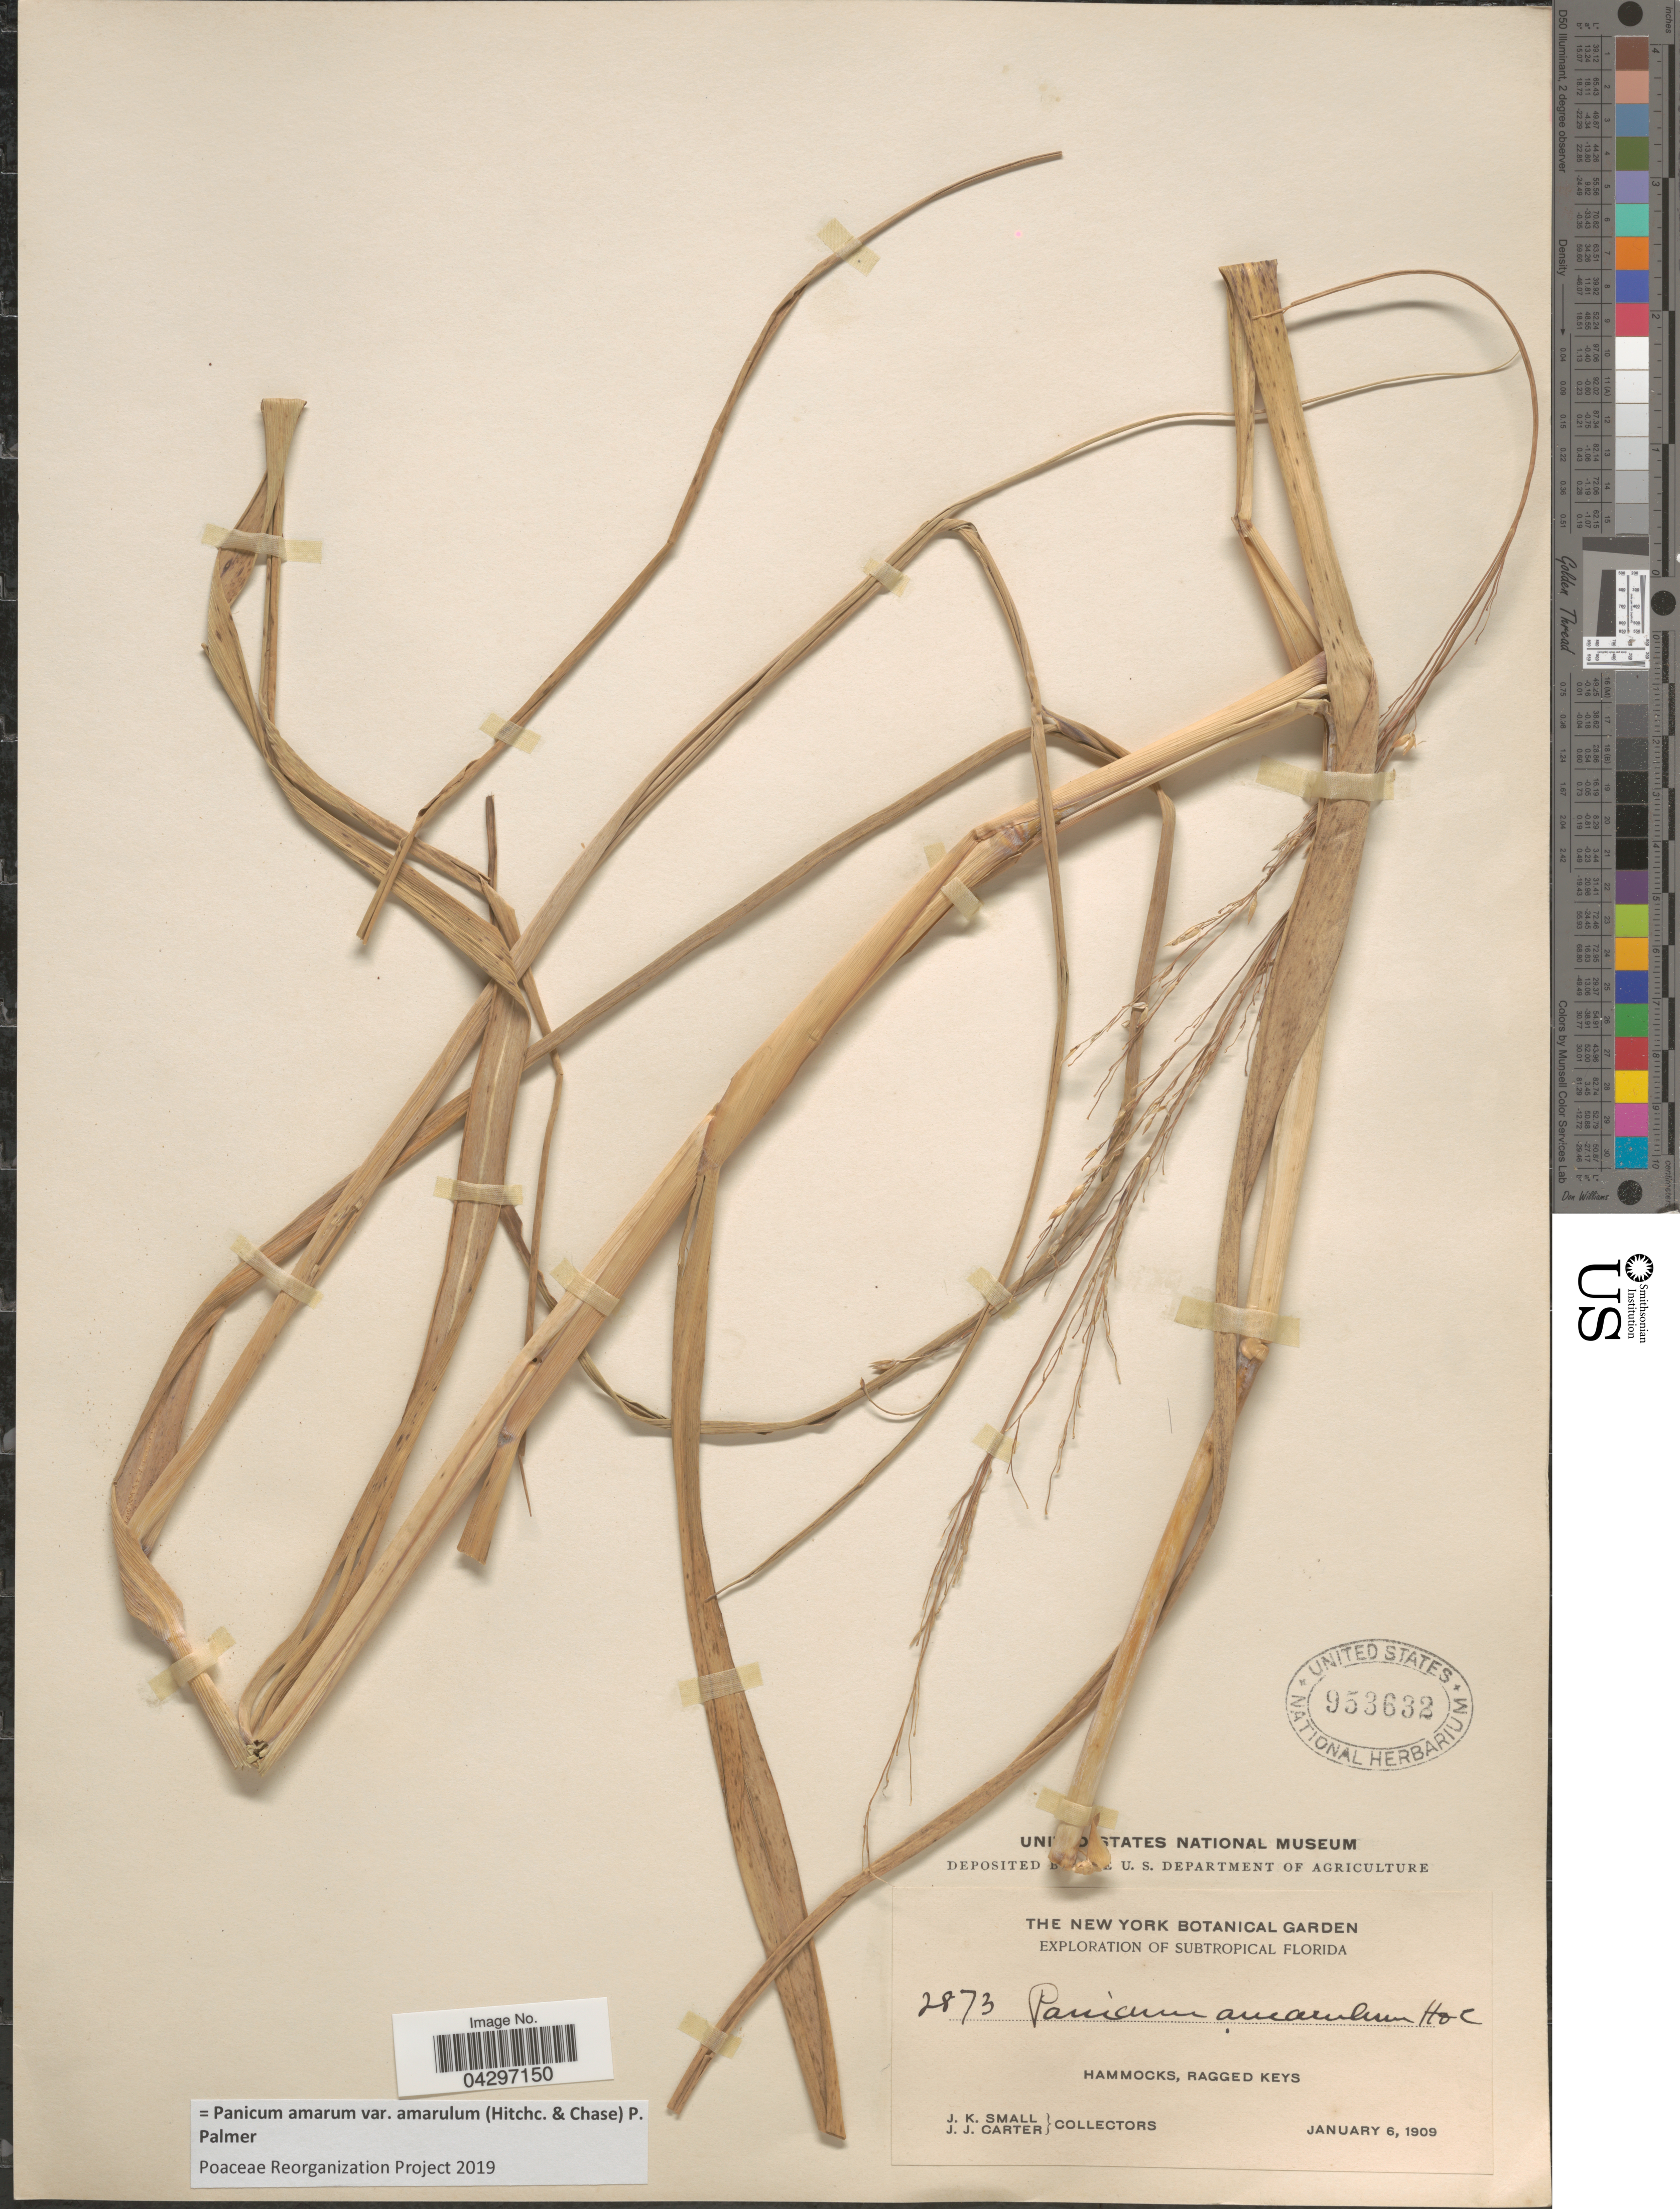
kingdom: Plantae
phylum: Tracheophyta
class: Liliopsida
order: Poales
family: Poaceae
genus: Panicum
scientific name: Panicum amarum var. amarulum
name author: (Hitchc. & Chase) Freckmann & Lelong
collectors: J. K. Small & J. Carter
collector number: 2873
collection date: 1909-01-06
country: United States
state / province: Florida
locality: Exploration of Subtropical Florida. Hammocks, ragged keys.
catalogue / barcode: US 953632